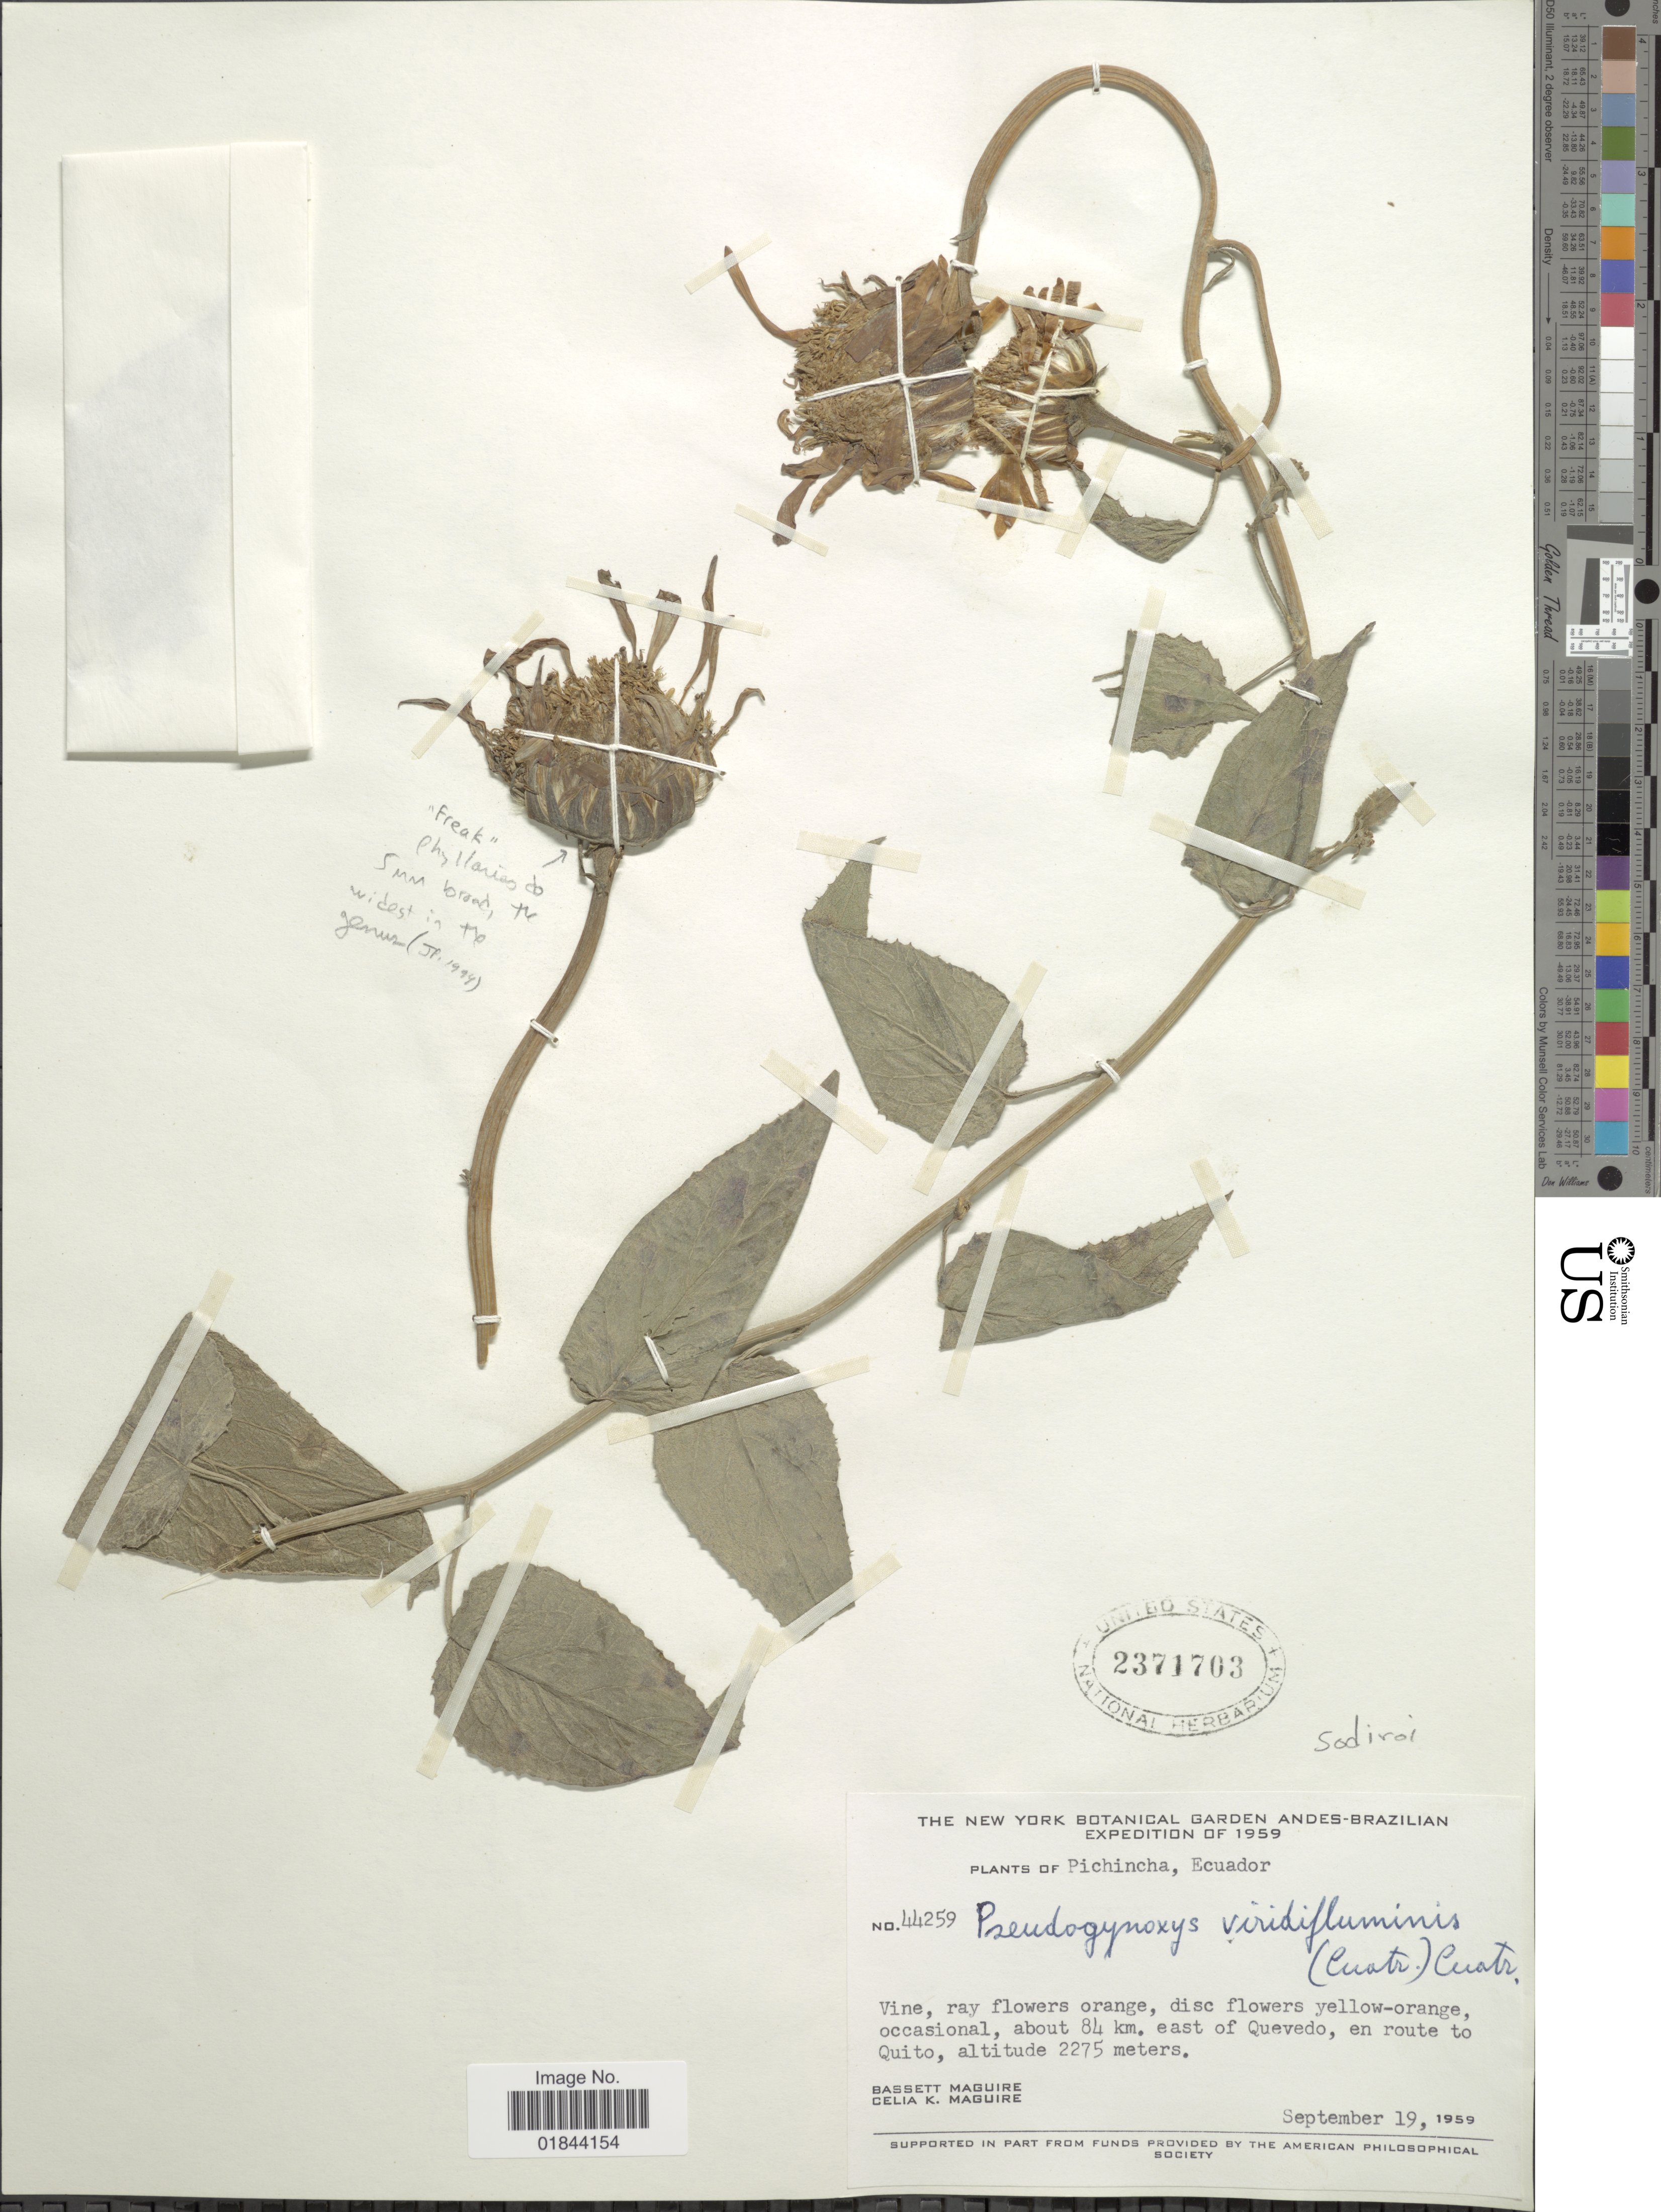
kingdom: Plantae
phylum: Tracheophyta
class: Magnoliopsida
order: Asterales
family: Asteraceae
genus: Pseudogynoxys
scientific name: Pseudogynoxys sodiroi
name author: (Hieron.) Cuatrec.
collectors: B. Maguire & C. K. Maguire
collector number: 44259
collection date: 1959-09-19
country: Ecuador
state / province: Pichincha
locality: About 84 km. east of Quevedo, en route to Quito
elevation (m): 2275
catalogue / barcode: US 2371703